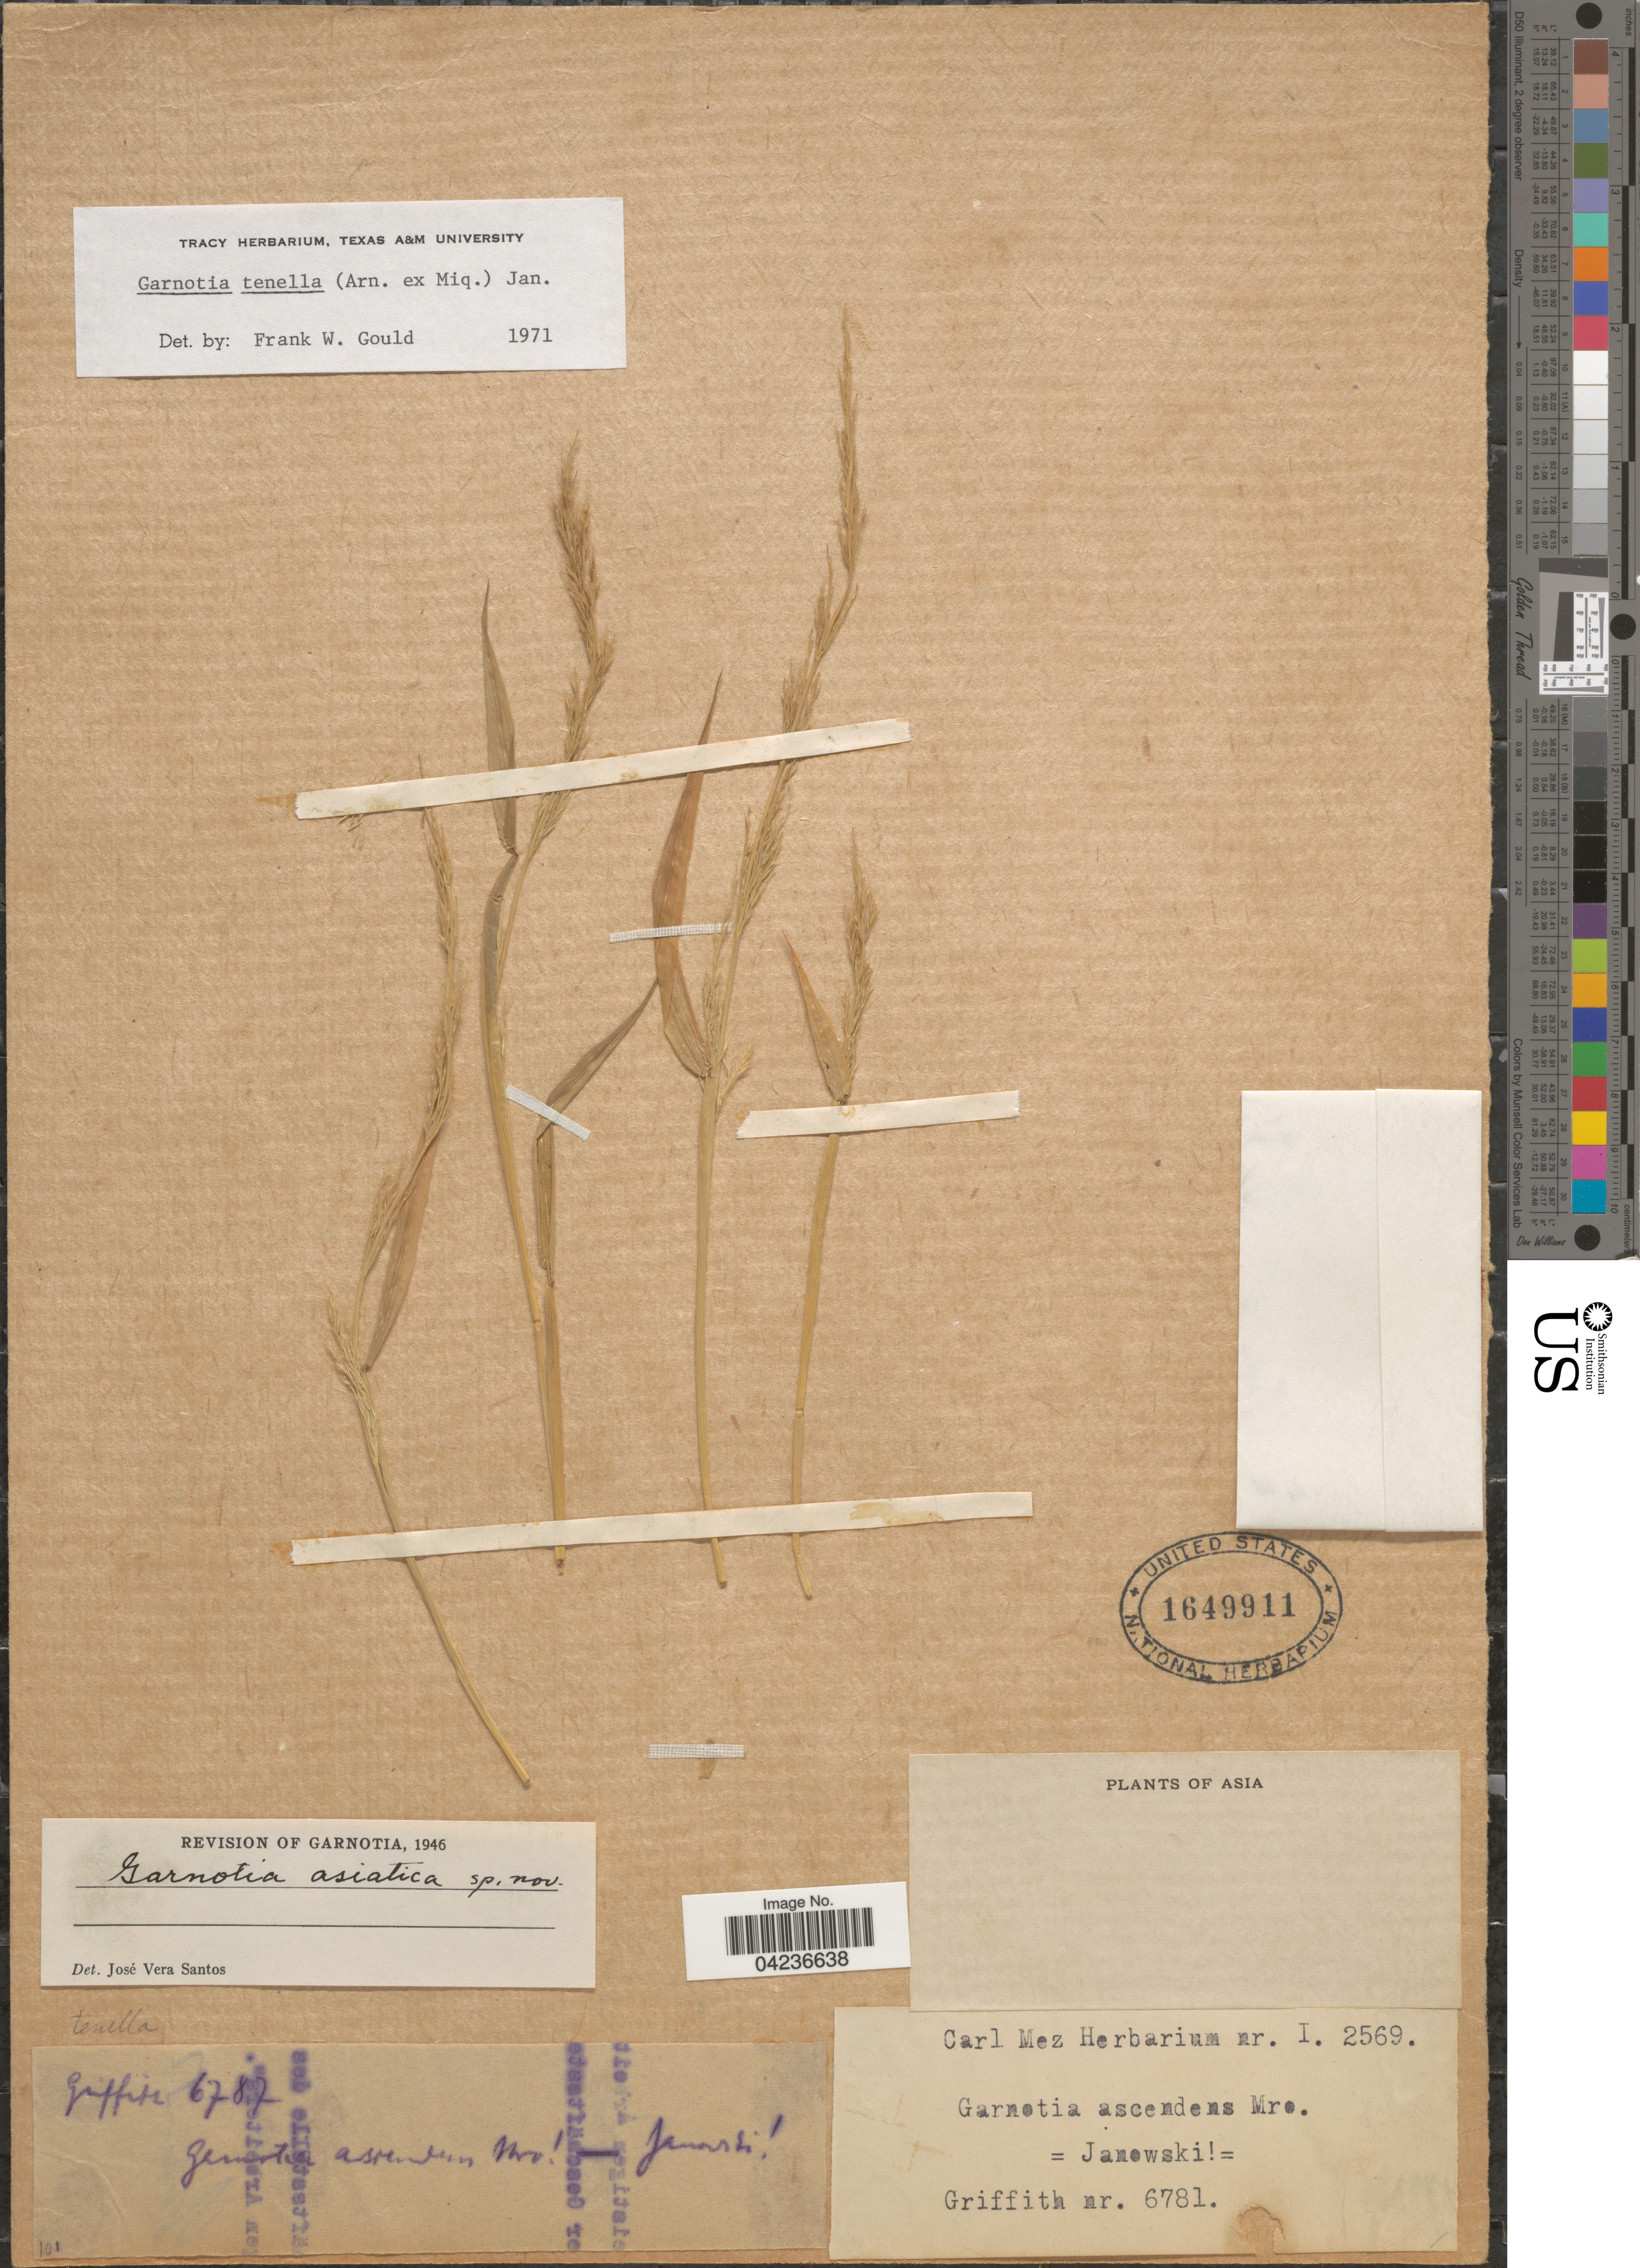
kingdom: Plantae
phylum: Tracheophyta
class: Liliopsida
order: Poales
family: Poaceae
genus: Garnotia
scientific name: Garnotia tenella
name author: (Arn. ex Miq.) Miq.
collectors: -. Griffith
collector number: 6781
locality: Asia.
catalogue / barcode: US 1649911